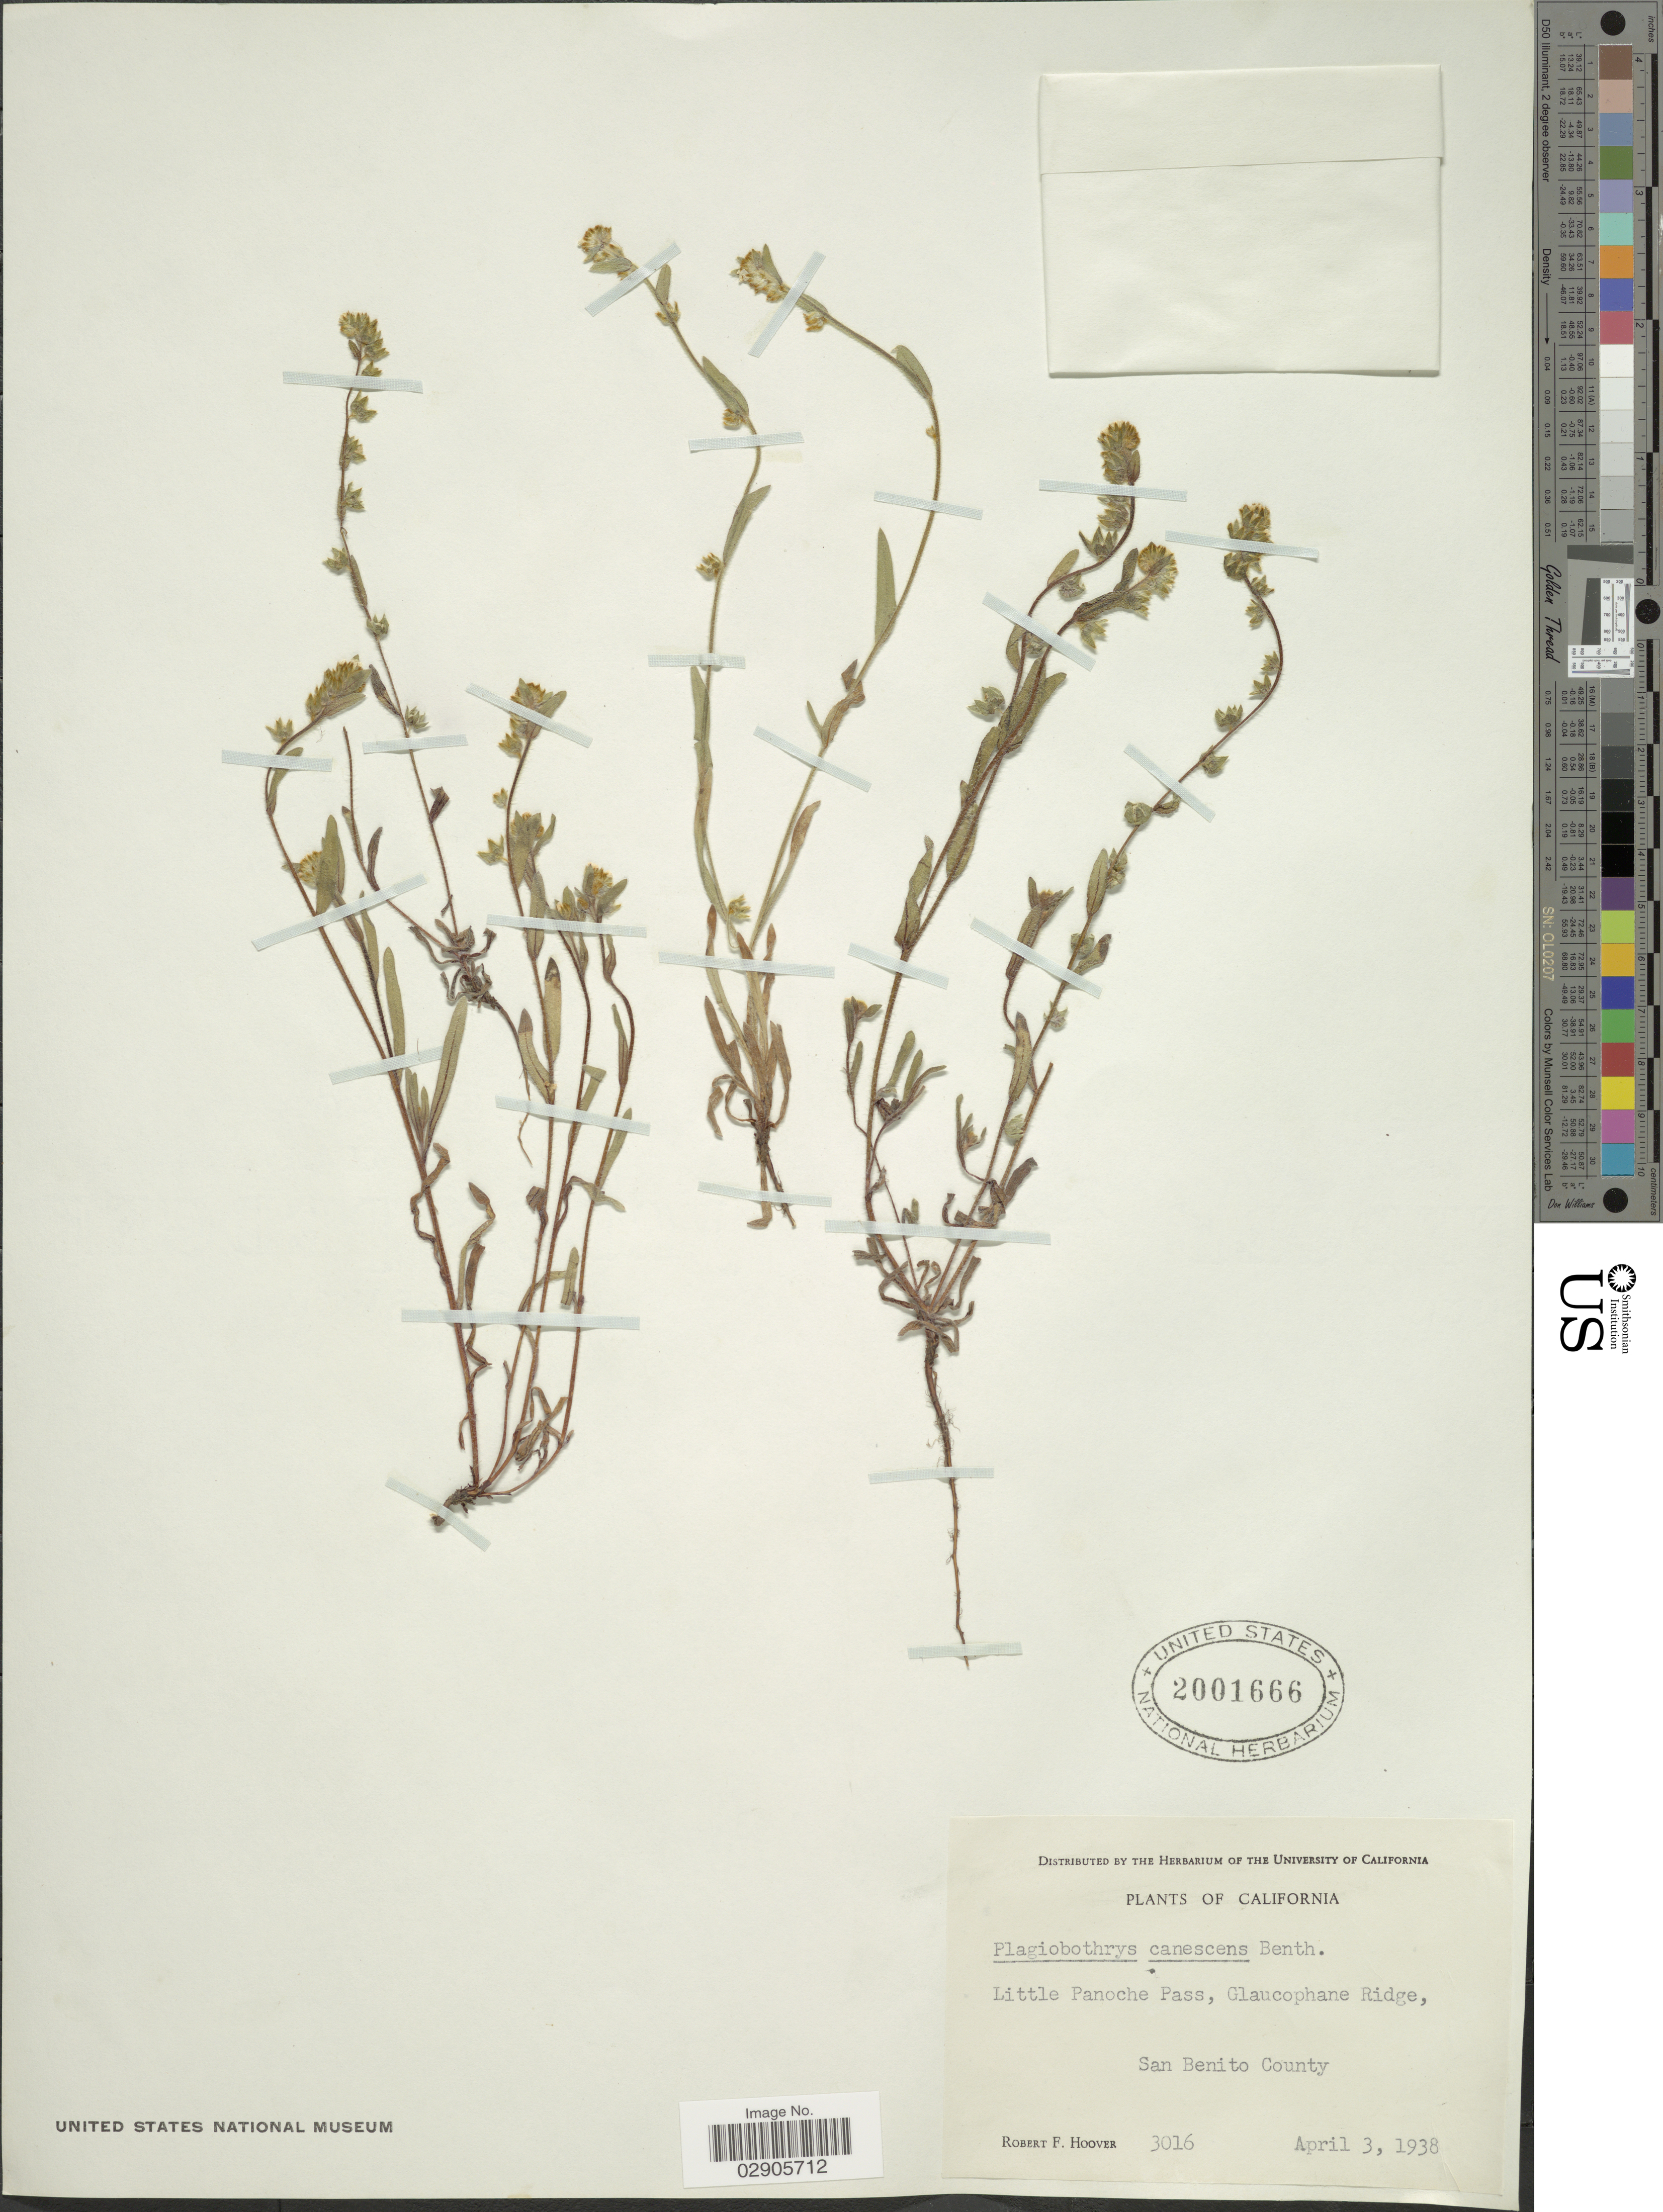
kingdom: Plantae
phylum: Tracheophyta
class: Magnoliopsida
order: Boraginales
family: Boraginaceae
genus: Plagiobothrys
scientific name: Plagiobothrys canescens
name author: Benth.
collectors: R. F. Hoover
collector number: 3016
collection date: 1938-04-03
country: United States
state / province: California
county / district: San Benito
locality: Little Panoche Pass, Glauophane Ridge, San Benito County.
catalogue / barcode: US 2001666